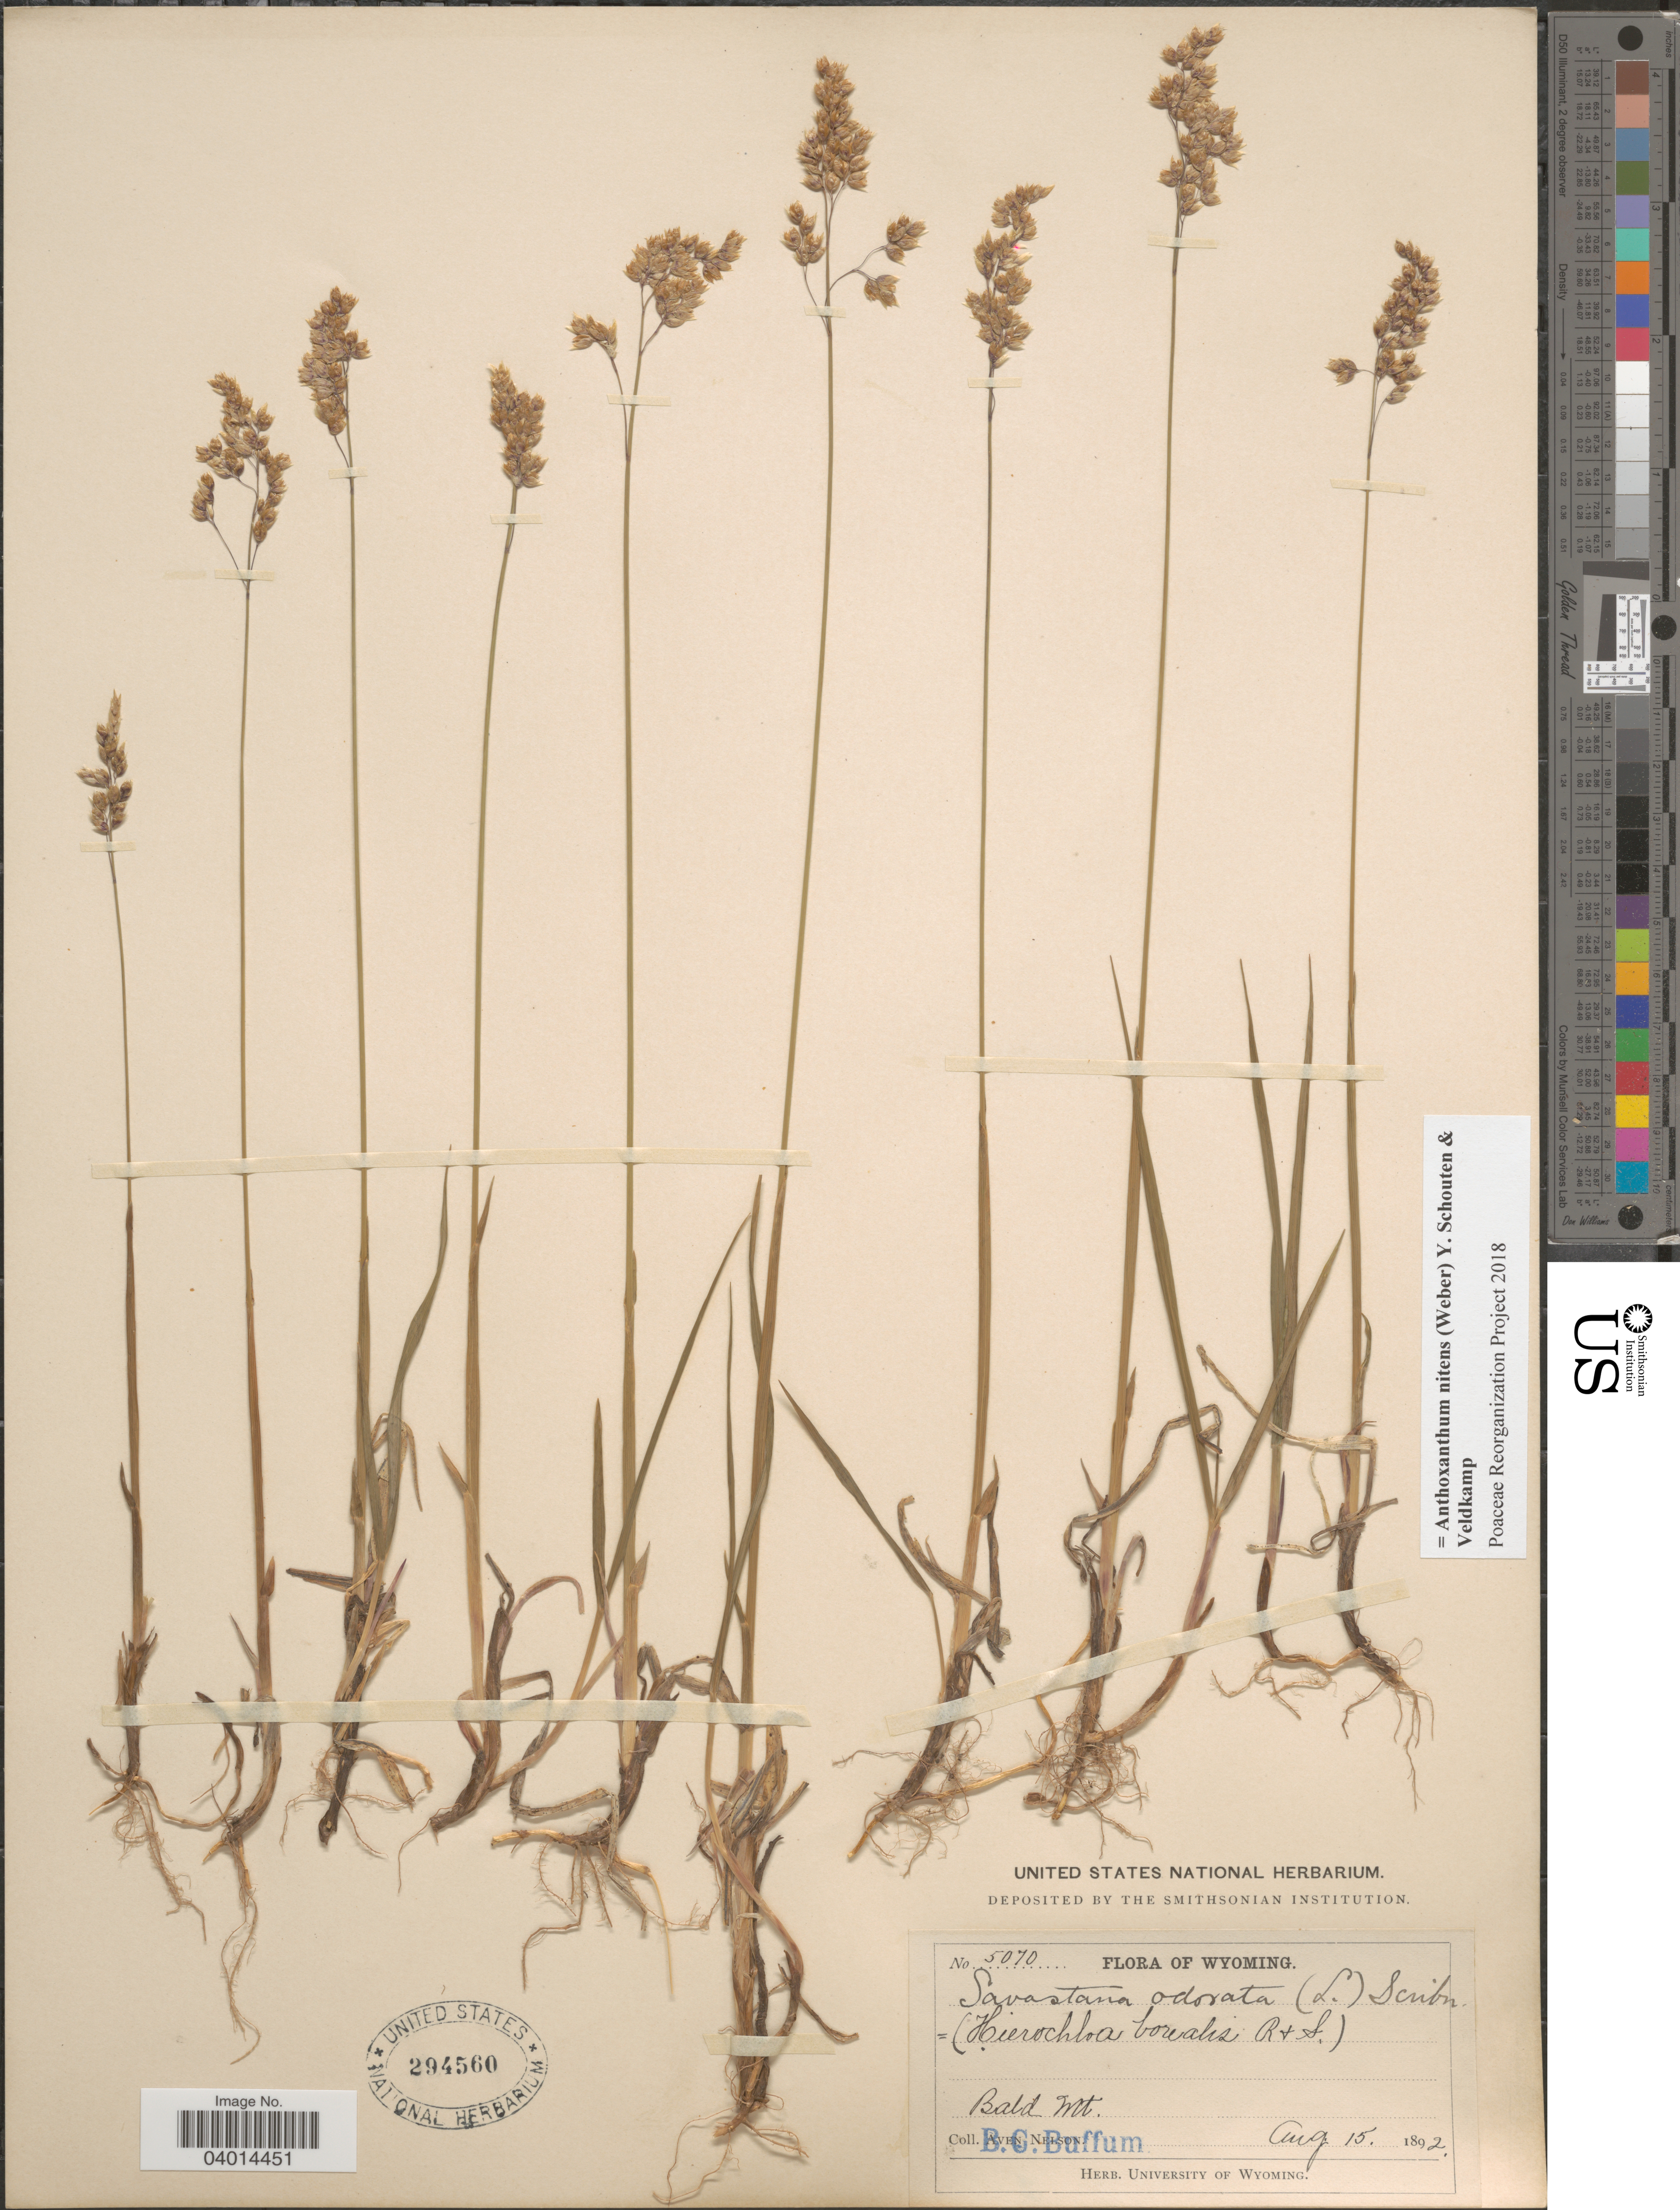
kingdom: Plantae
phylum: Tracheophyta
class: Liliopsida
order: Poales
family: Poaceae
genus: Anthoxanthum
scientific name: Anthoxanthum nitens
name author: (G.H. Weber) R.T.A. Schouten & Veldkamp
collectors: B. Buffum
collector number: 5070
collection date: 1892-08-15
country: United States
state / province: Wyoming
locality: Bald Mt.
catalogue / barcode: US 294560